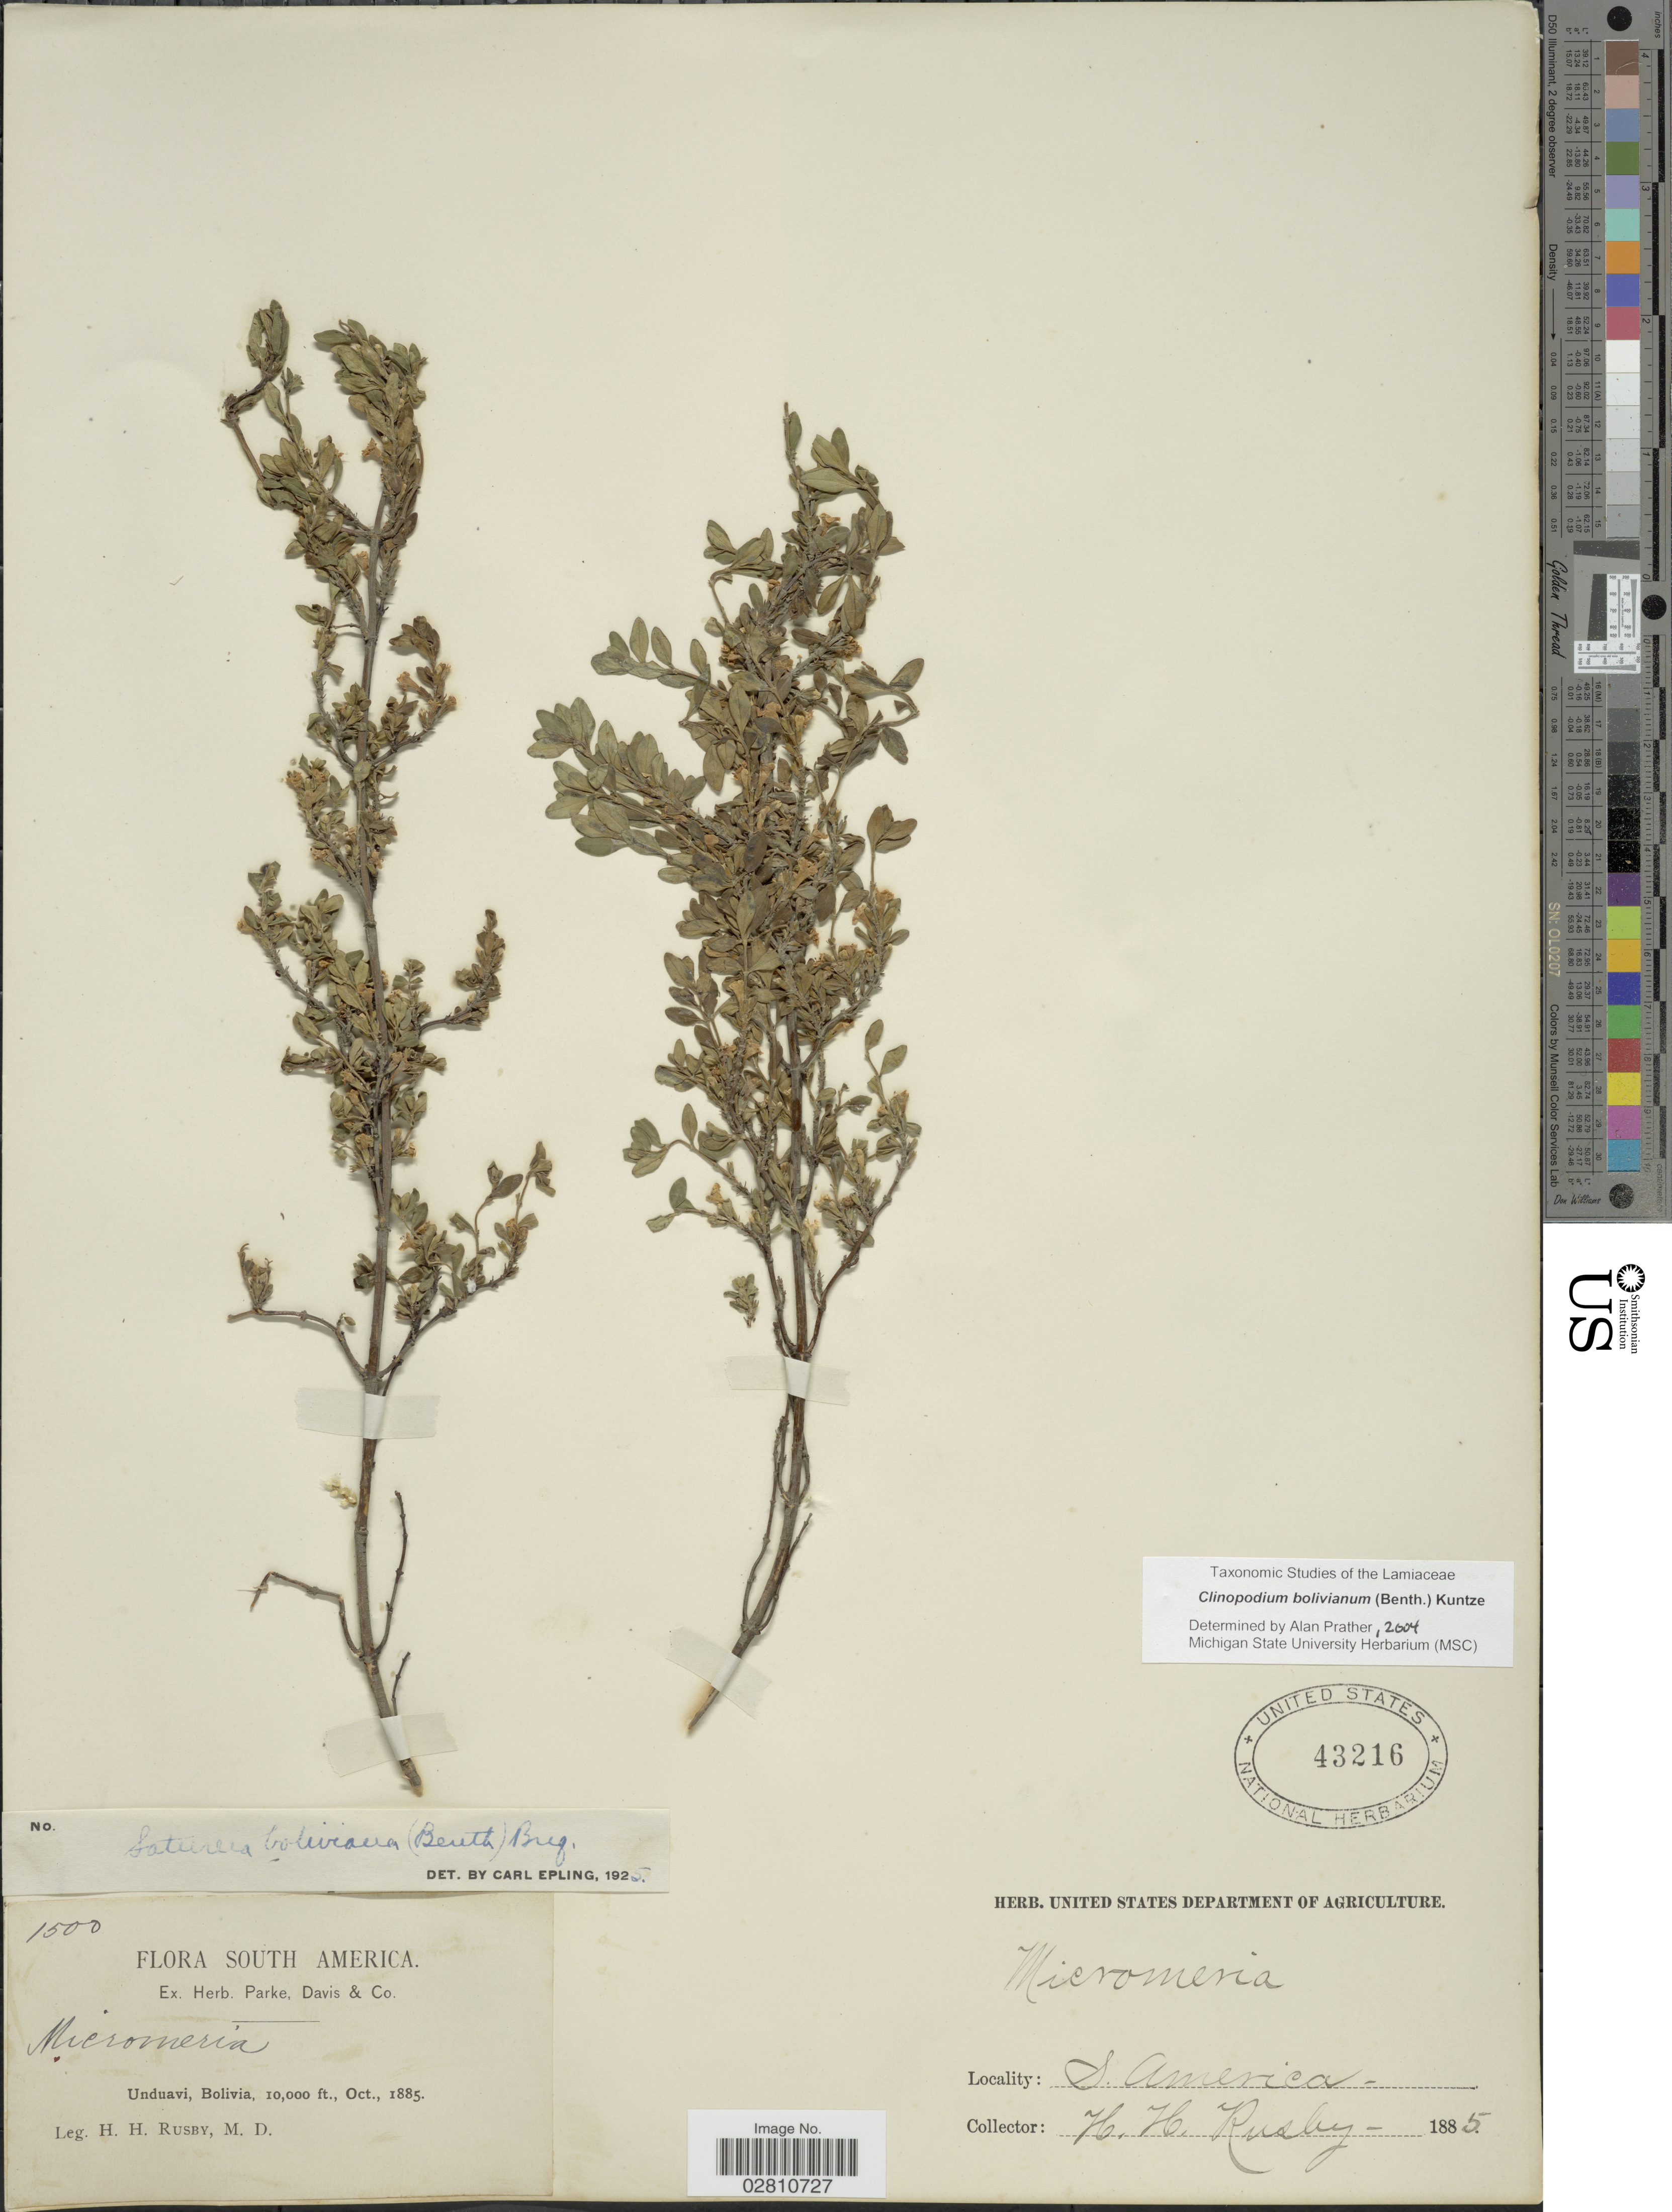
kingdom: Plantae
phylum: Tracheophyta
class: Magnoliopsida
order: Lamiales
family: Lamiaceae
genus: Clinopodium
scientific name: Clinopodium bolivianum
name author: (Benth.) Kuntze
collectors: H. H. Rusby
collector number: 1500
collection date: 1885-10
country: Bolivia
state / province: La Paz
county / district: Nor Yungas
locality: Unduavi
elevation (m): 3048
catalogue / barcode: US 43216